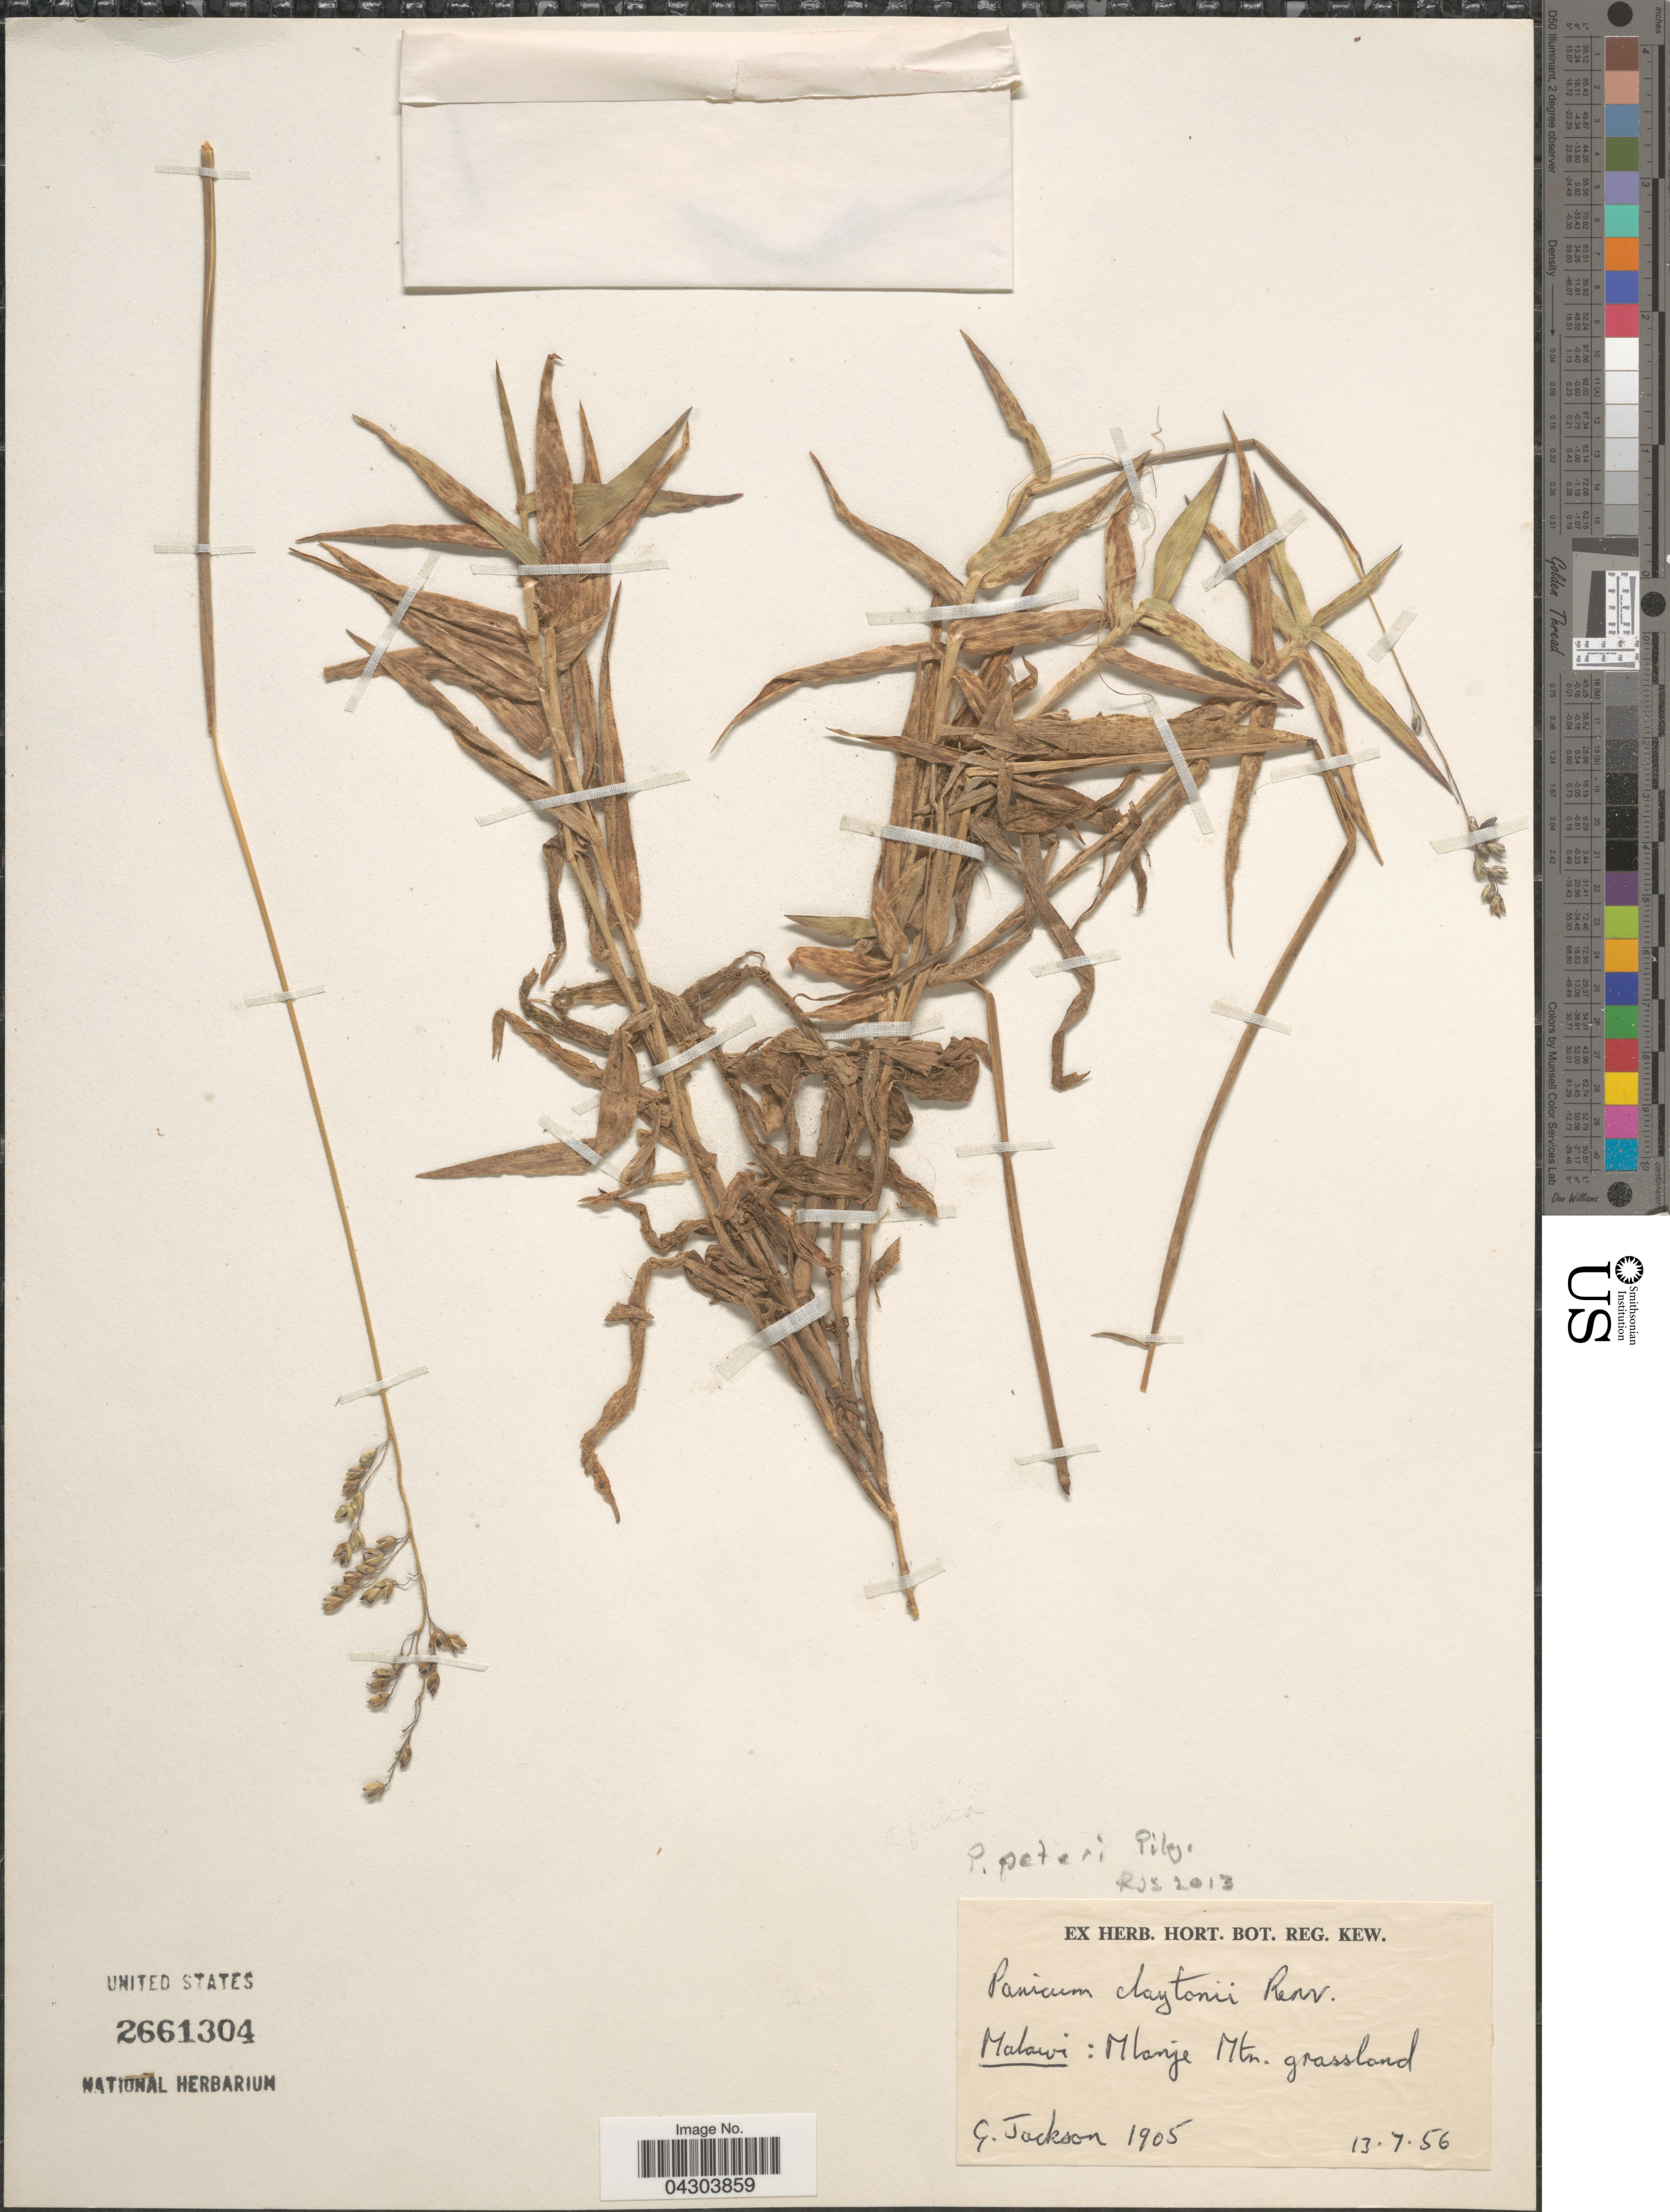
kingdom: Plantae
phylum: Tracheophyta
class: Liliopsida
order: Poales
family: Poaceae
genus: Panicum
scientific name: Panicum peteri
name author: Pilg.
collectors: G. Jackson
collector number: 1905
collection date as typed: Transcribed d/m/y: 13/7/56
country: Malawi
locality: Mlanje Mtn. grassland.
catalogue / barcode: US 2661304